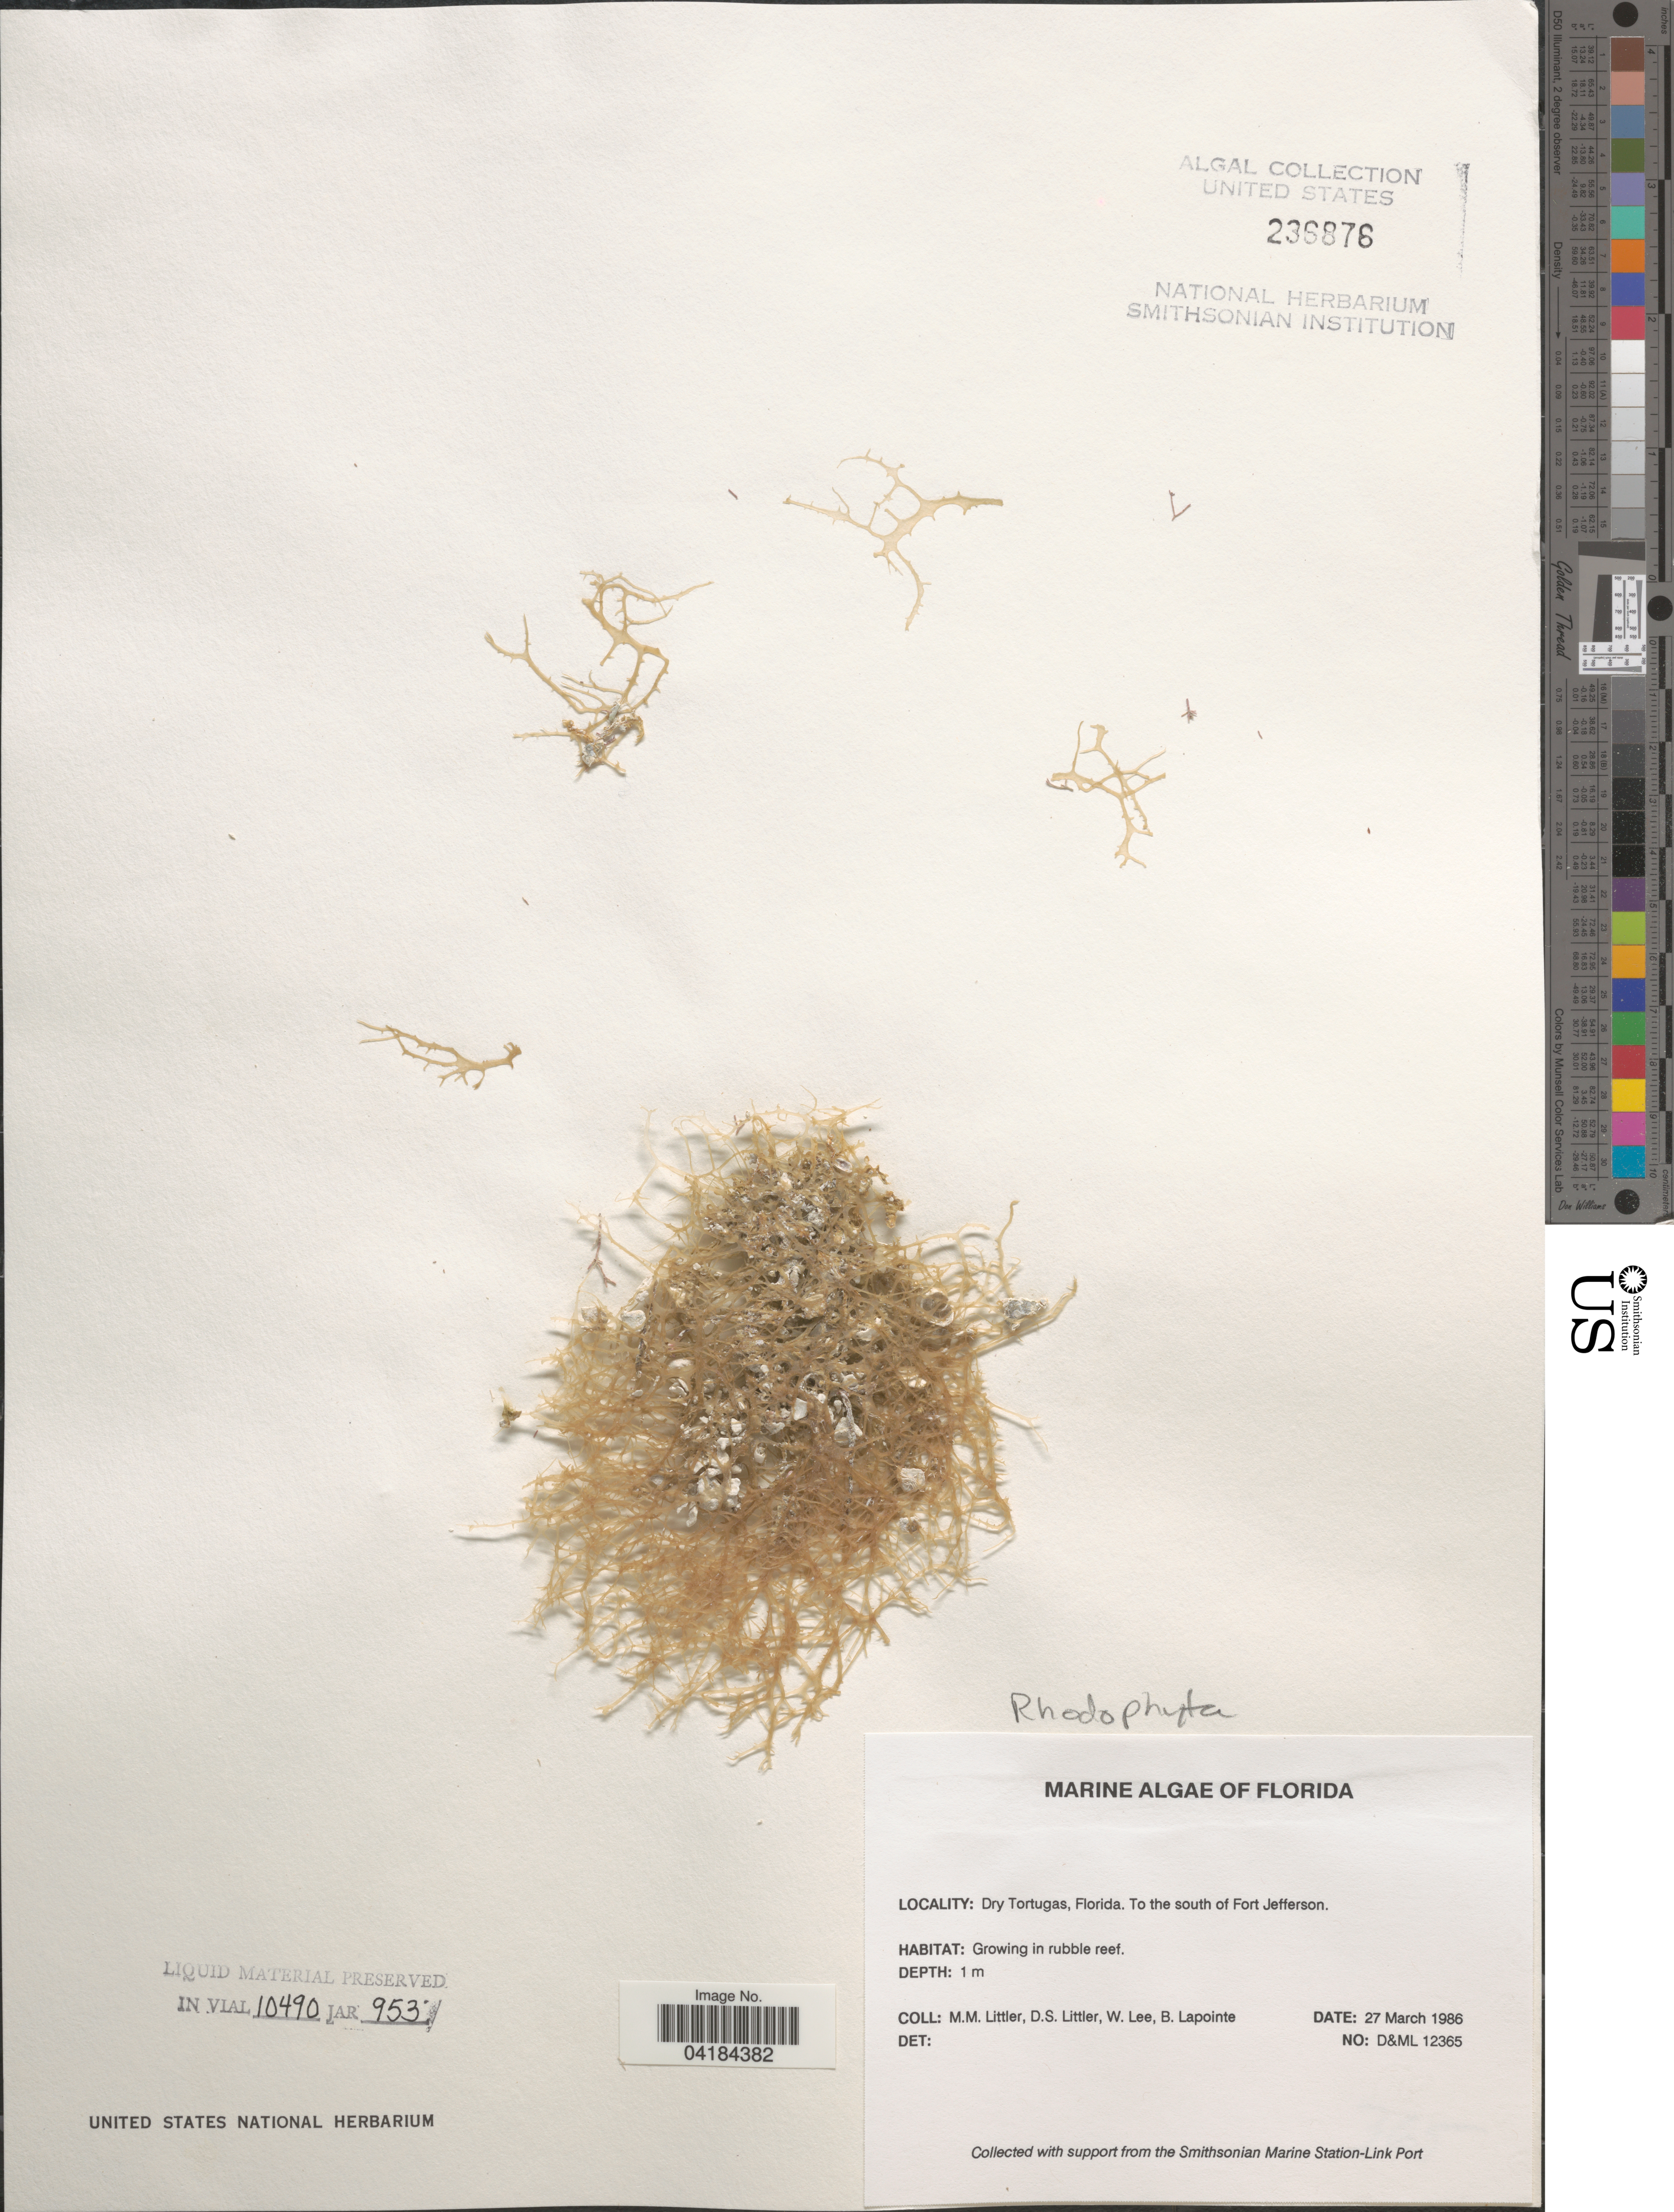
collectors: D. S. Littler, W. Lee & B. Lapointe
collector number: D&ML12365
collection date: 1986-03-27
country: United States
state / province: Florida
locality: Dry Tortugas. To the south of Fort Jefferson.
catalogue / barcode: US 236876